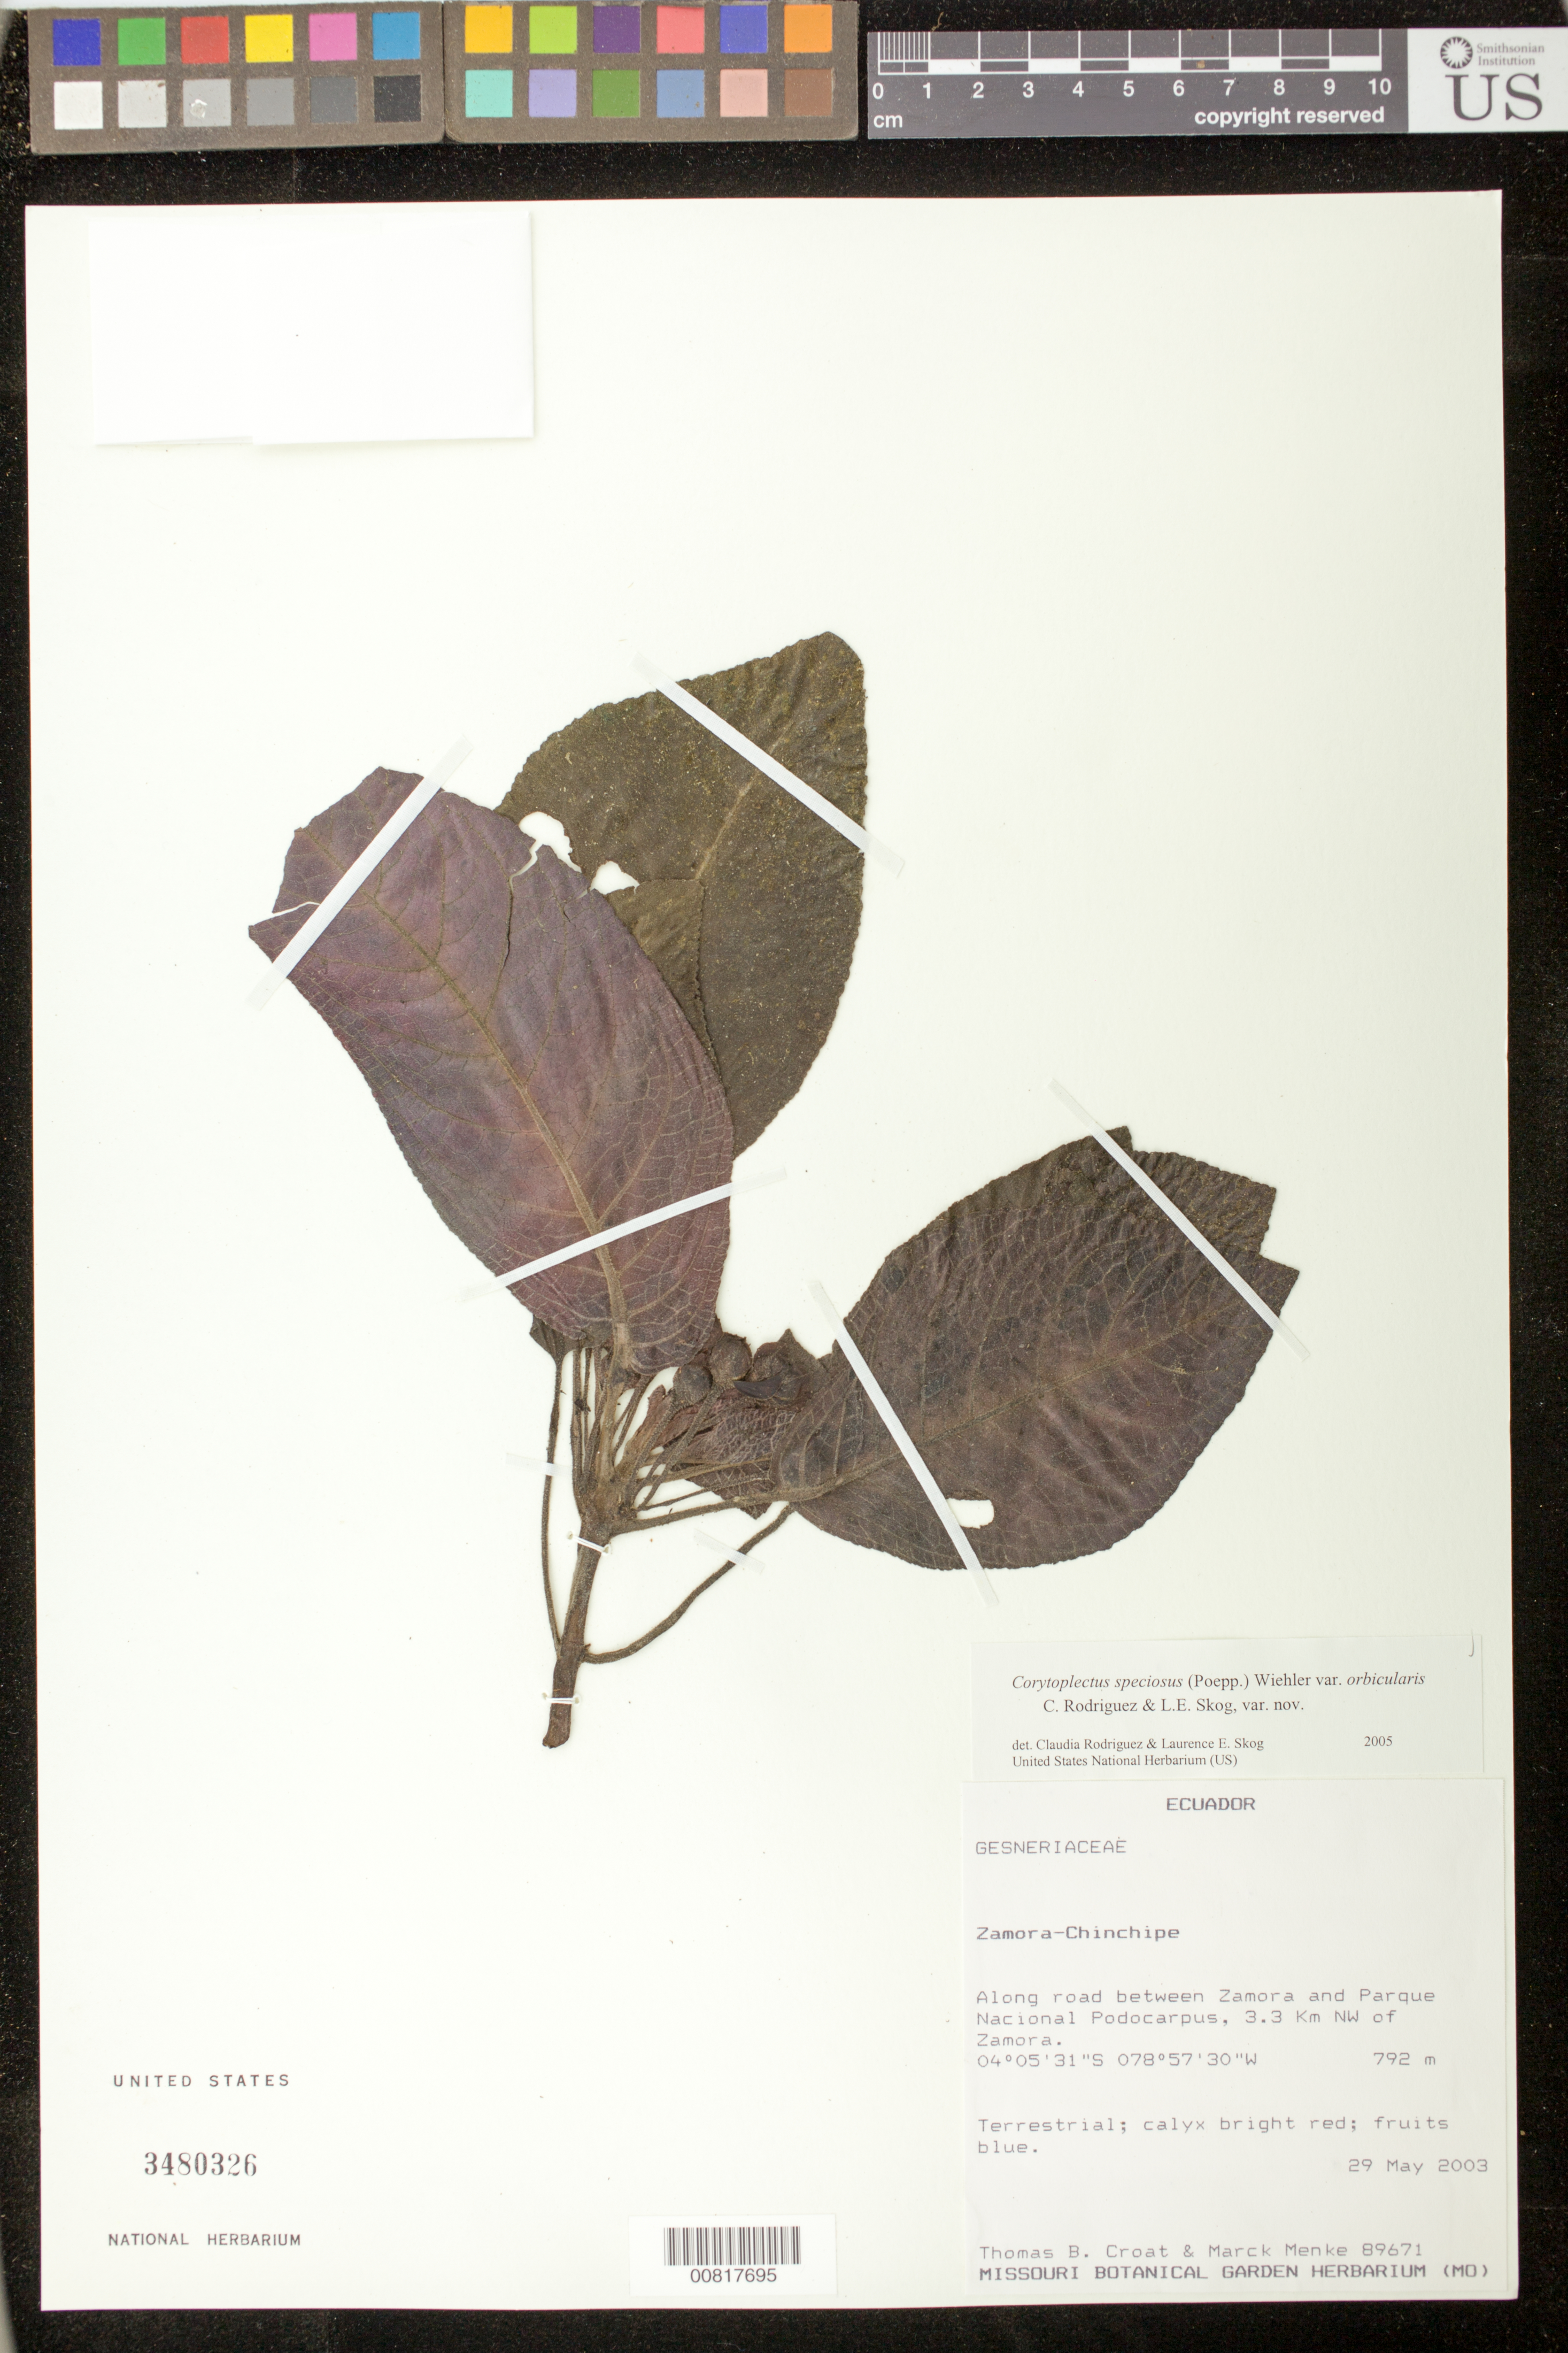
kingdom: Plantae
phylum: Tracheophyta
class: Magnoliopsida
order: Lamiales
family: Gesneriaceae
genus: Corytoplectus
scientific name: Corytoplectus speciosus var. orbicularis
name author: Rodr.-Flores & L.E. Skog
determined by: Skog, Laurence E.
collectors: T. B. Croat & M. Menke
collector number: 89671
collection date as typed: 29 May 2003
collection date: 2003-05-29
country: Ecuador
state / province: Zamora-Chinchipe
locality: Along road between Zamora and Parque Nacional Podocarpus, 3.3 km NW of Zamora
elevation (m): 792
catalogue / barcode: US 3480326